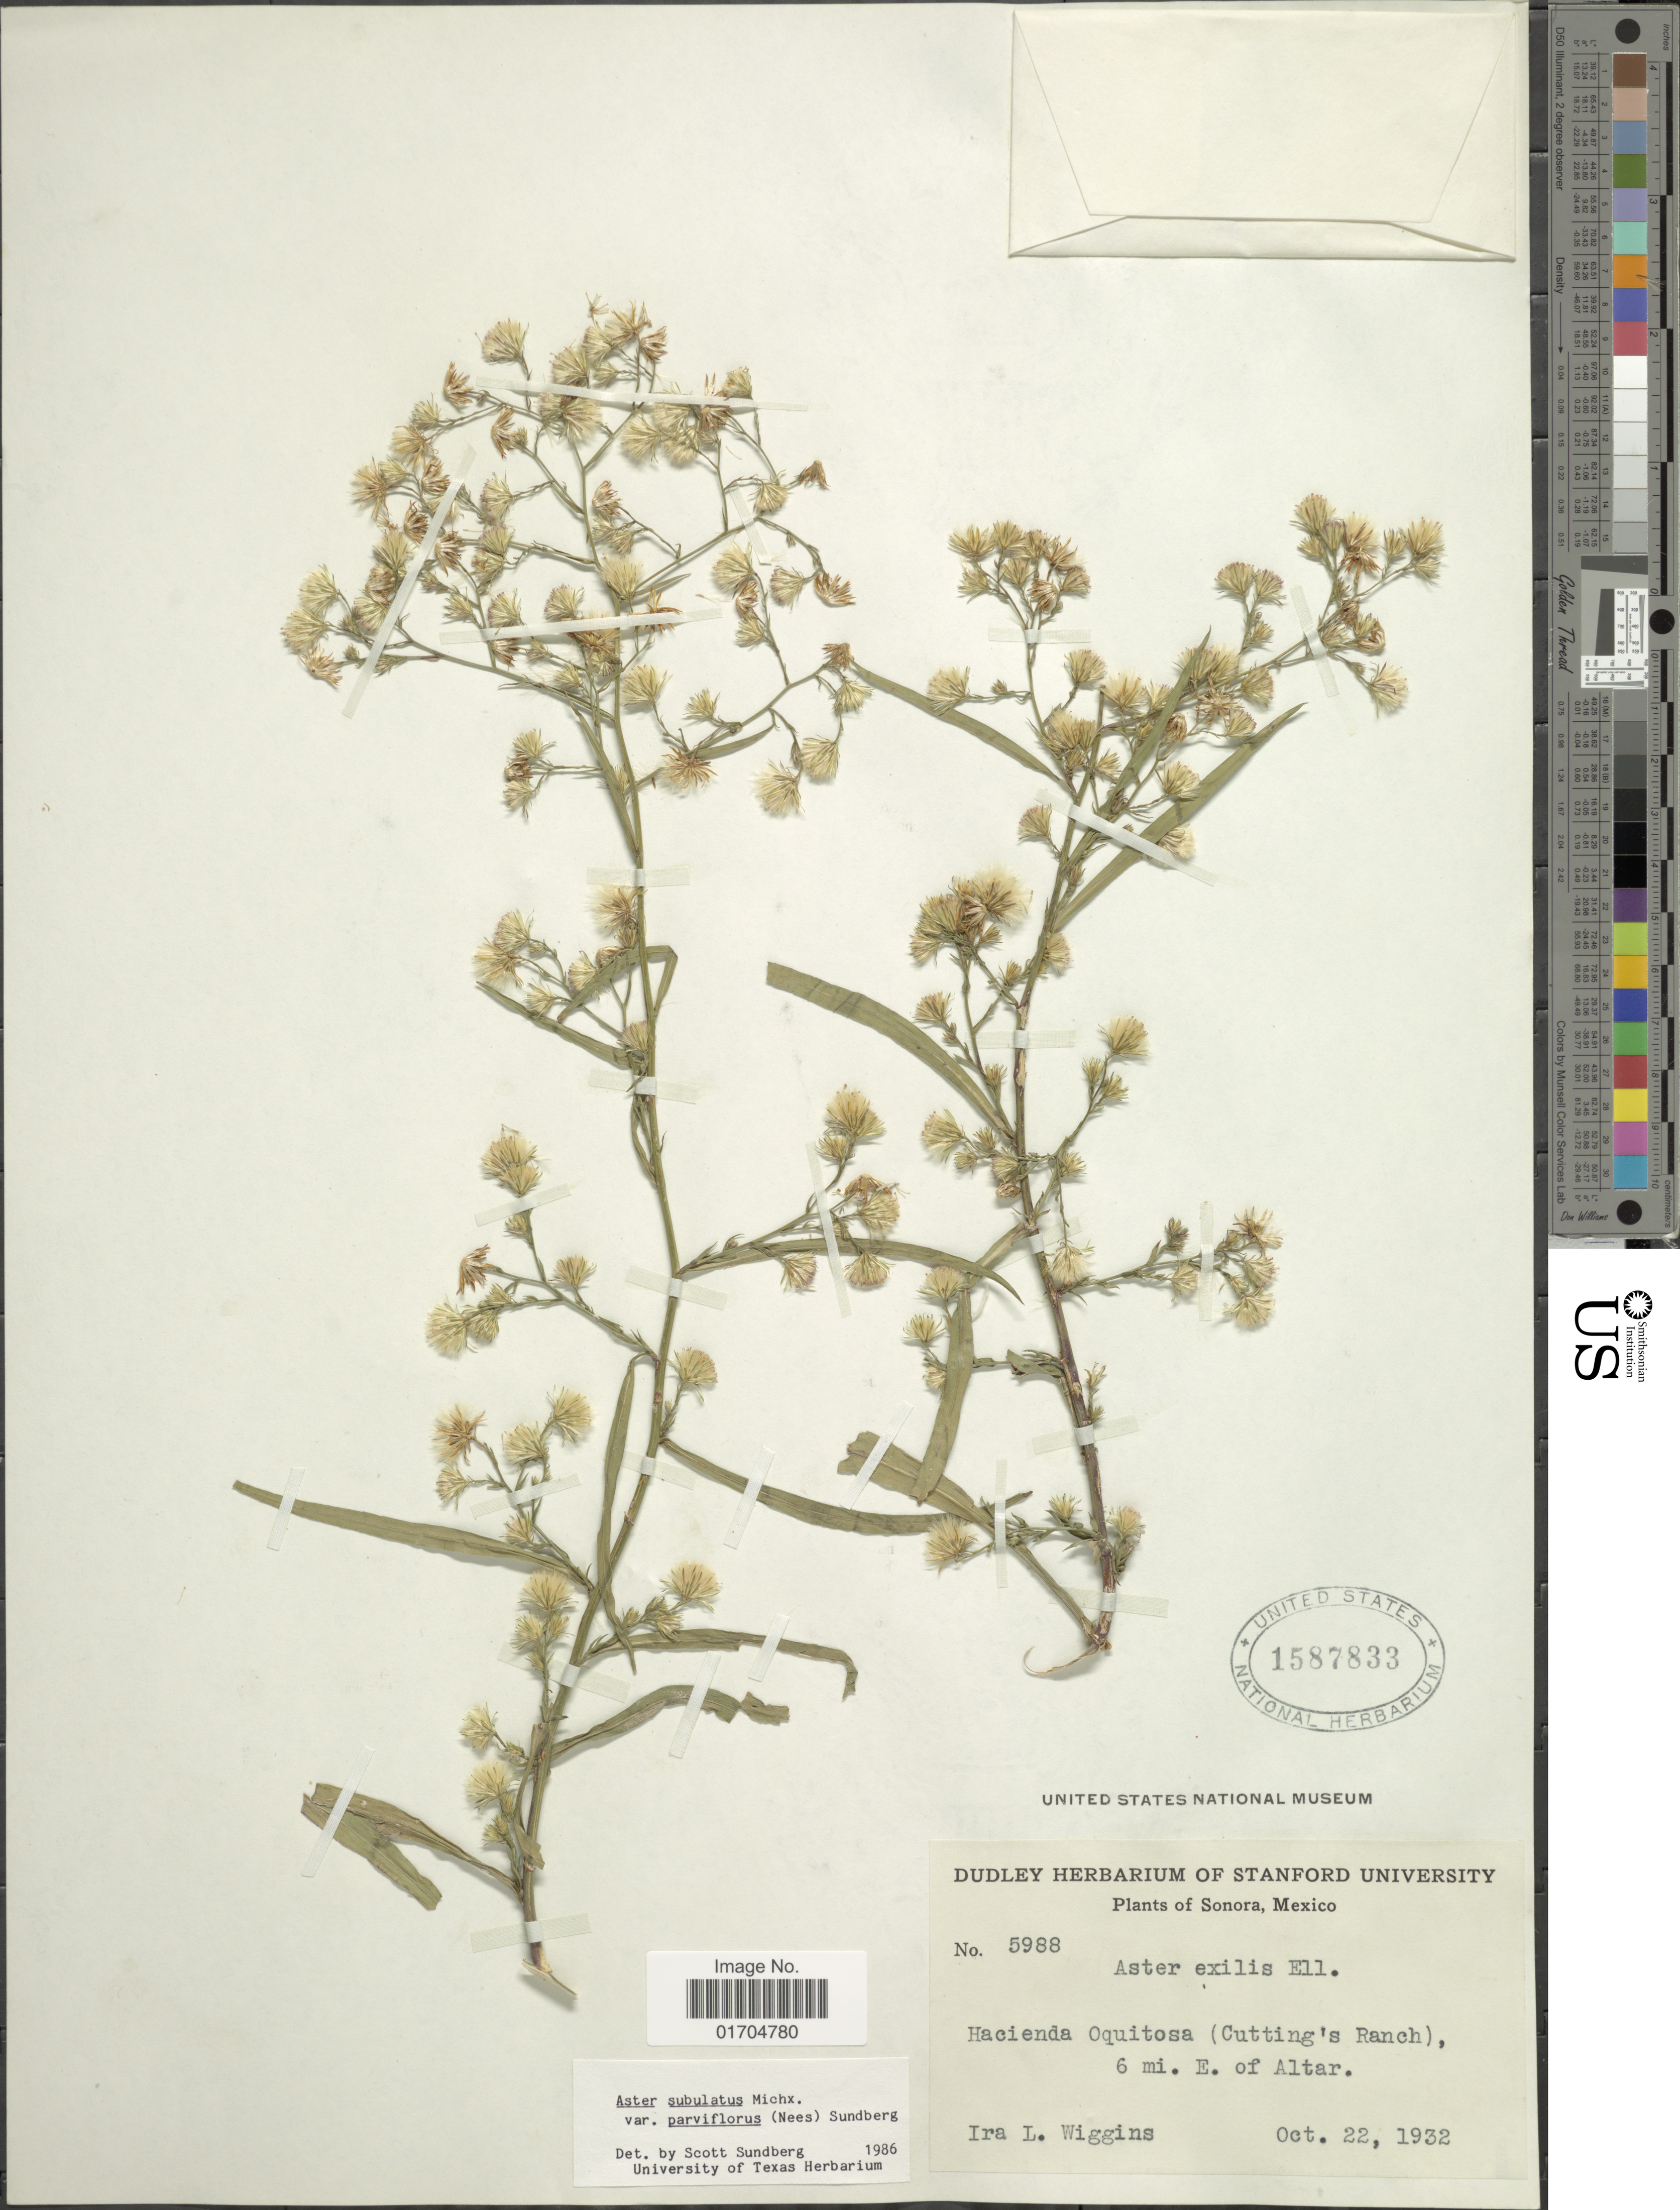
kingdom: Plantae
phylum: Tracheophyta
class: Magnoliopsida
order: Asterales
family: Asteraceae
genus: Symphyotrichum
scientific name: Symphyotrichum subulatum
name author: (Michx.) G.L. Nesom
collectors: I. L. Wiggins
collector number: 5988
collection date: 1932-10-22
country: Mexico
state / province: Sonora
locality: Hacienda Oquitosa (Cutting's Ranch), 6 mi. E. of Altar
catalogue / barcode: US 1587833